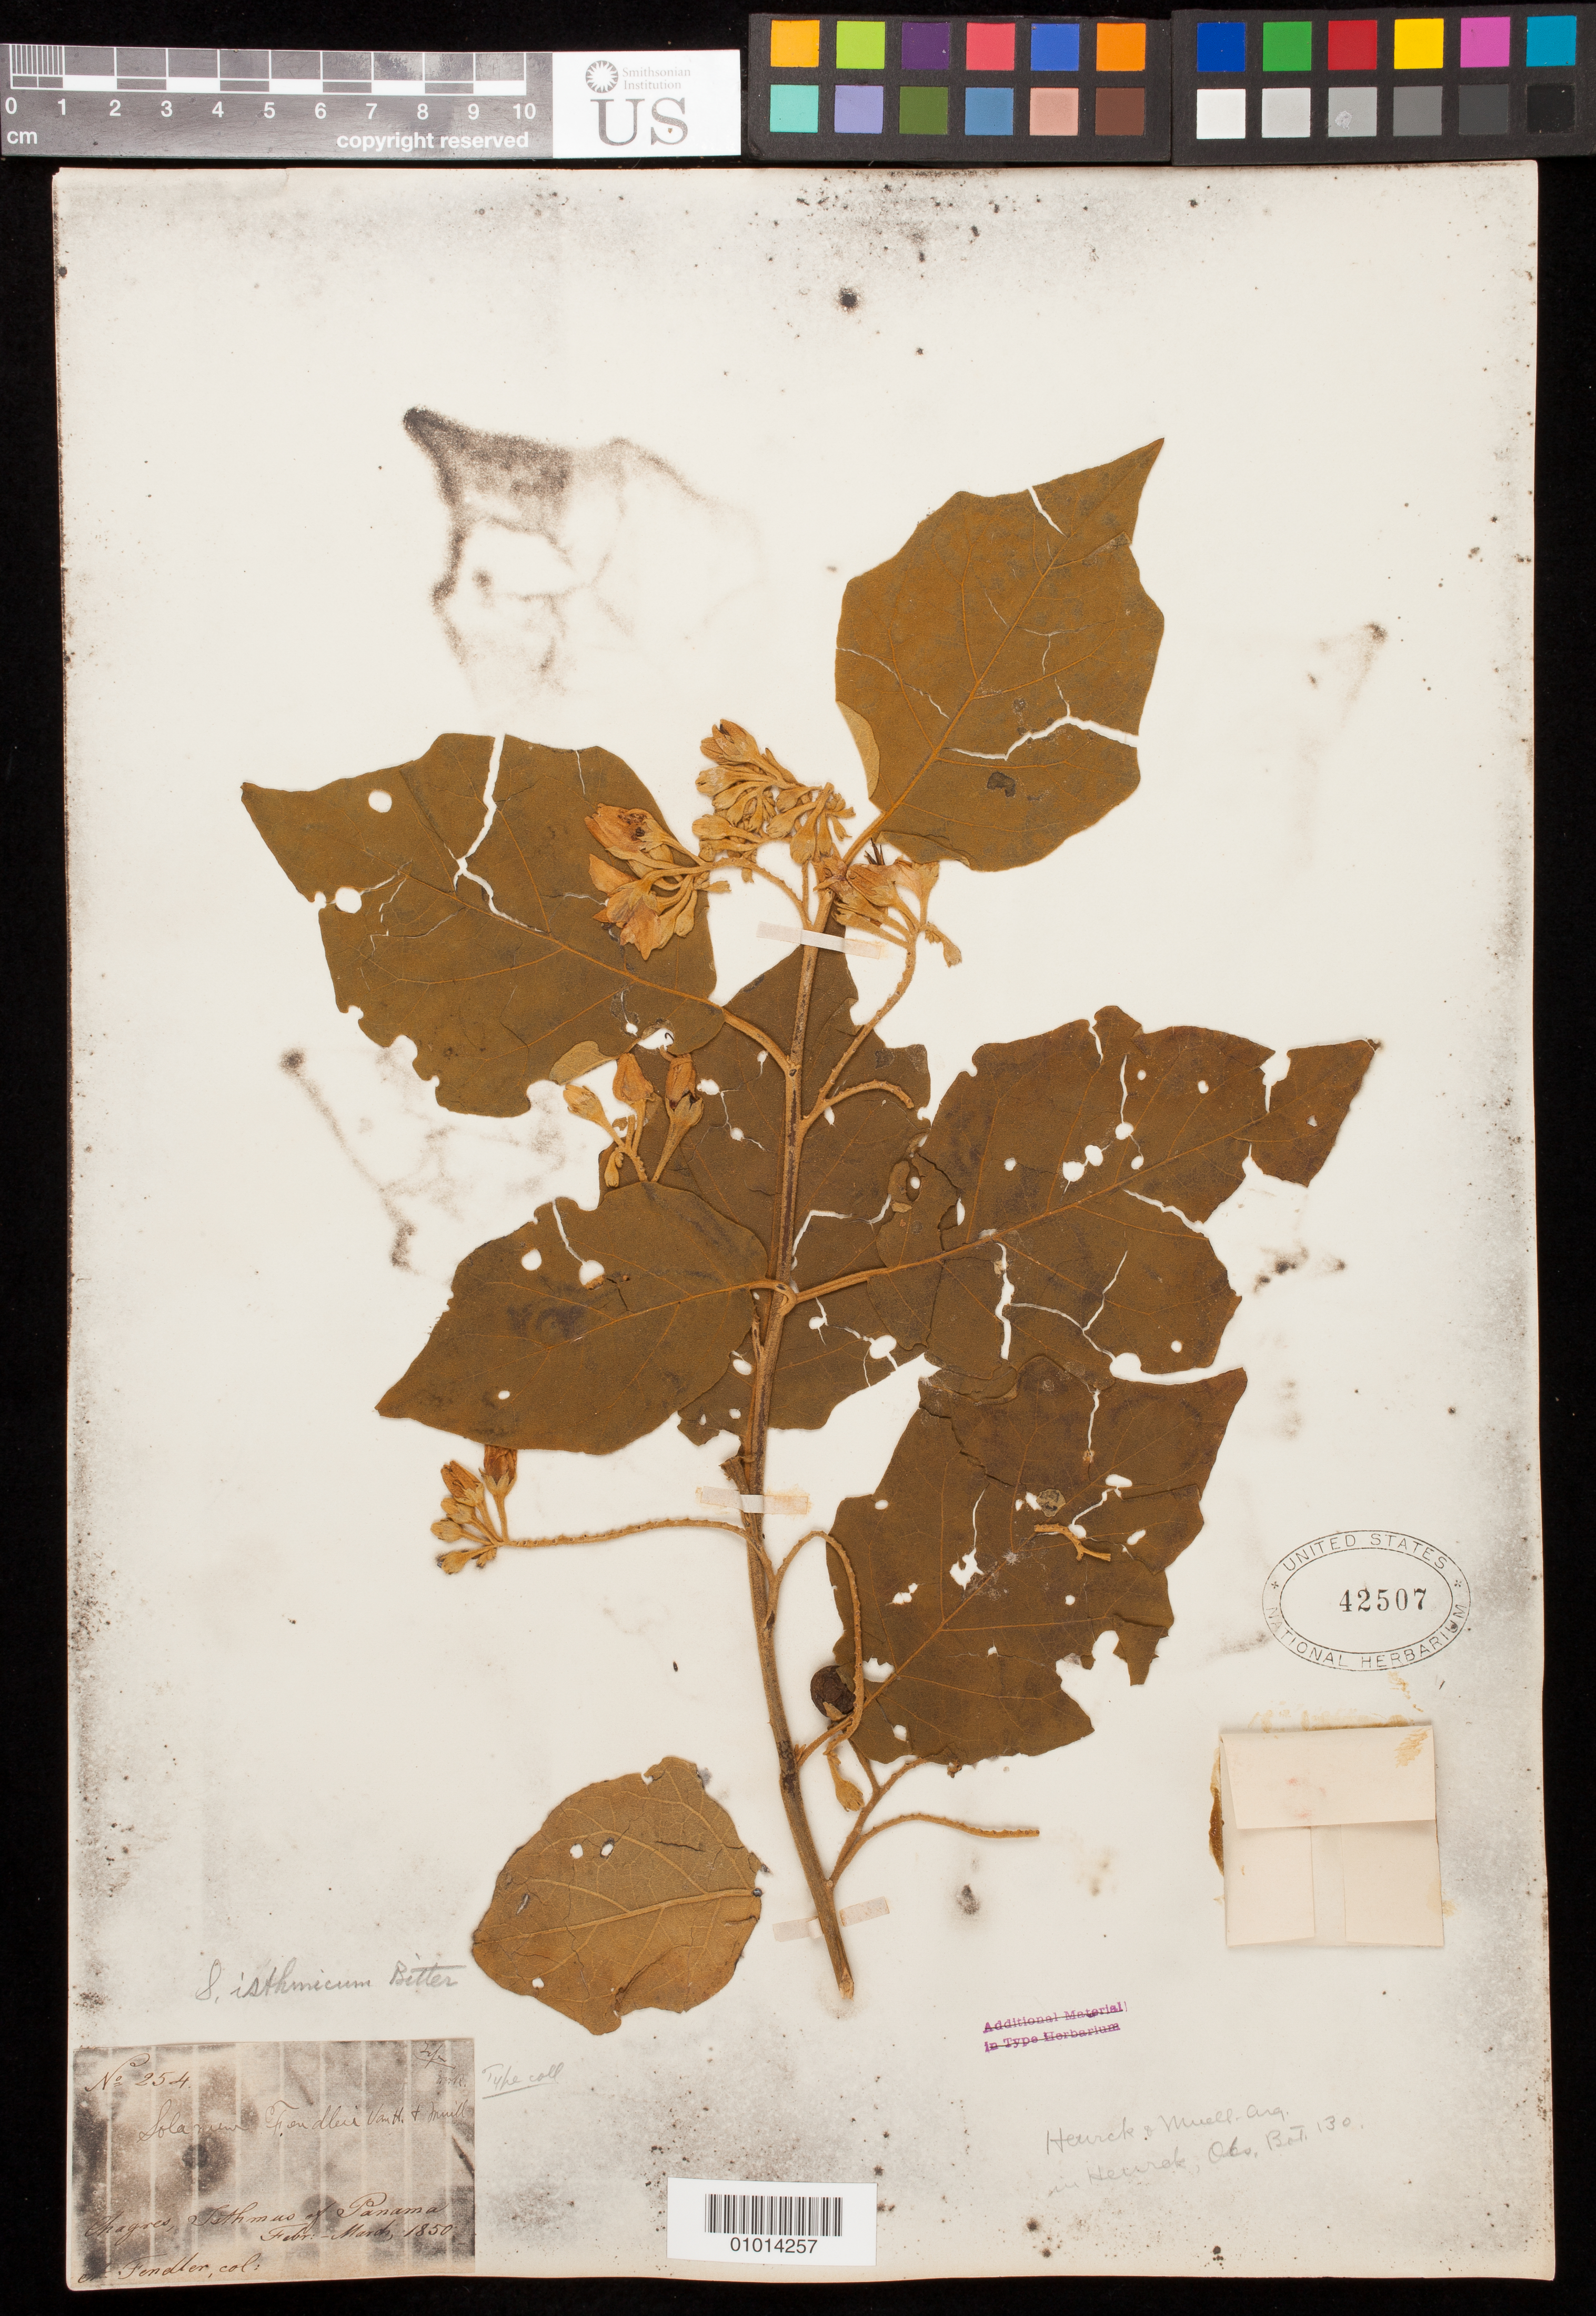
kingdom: Plantae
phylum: Tracheophyta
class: Magnoliopsida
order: Solanales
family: Solanaceae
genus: Solanum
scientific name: Solanum fendleri Van Heurck & Müll. Arg., nom. illeg.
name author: Van Heurck & Müll. Arg. in Van Heurck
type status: Isotype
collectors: A. Fendler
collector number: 254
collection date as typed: Feb 1850 to -- Mar 1850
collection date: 1850-02/1850-03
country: Panama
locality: Chagres, Isthmus of Panama.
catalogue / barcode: US 42507